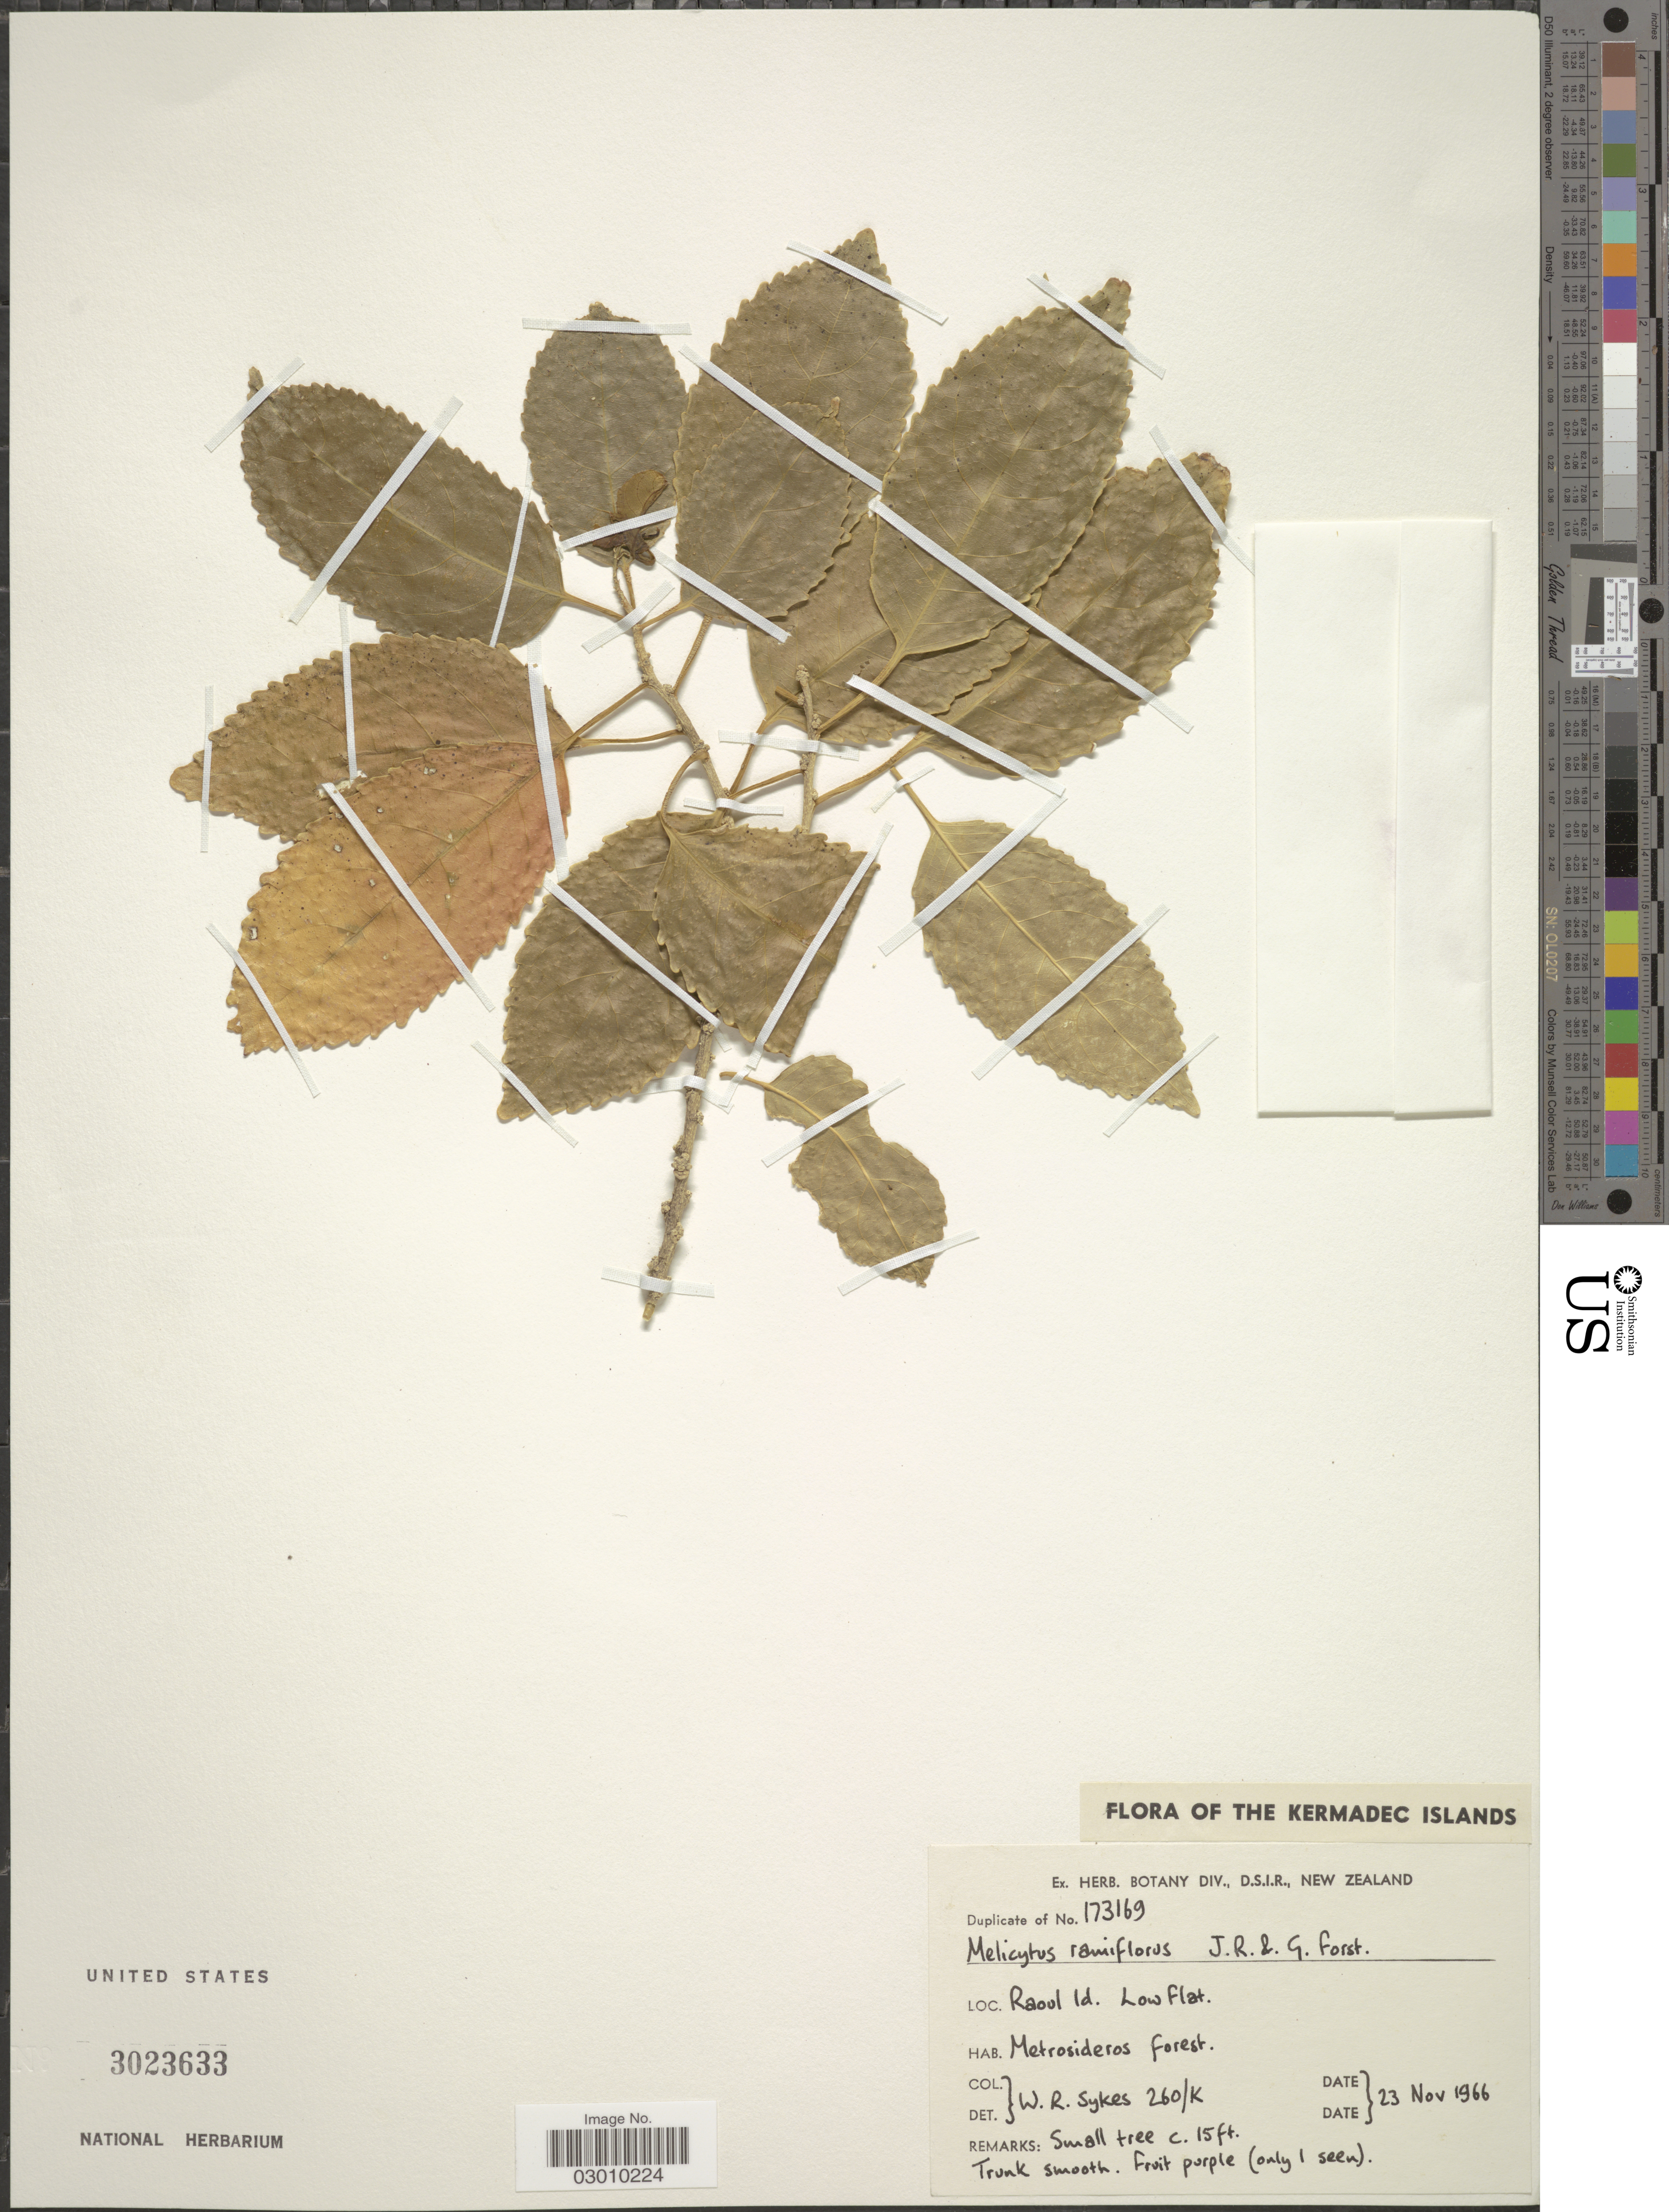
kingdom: Plantae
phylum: Tracheophyta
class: Magnoliopsida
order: Malpighiales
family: Violaceae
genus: Melicytus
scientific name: Melicytus ramiflorus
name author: J.R. Forst. & G. Forst.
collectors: W. R. Sykes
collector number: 260/k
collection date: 1966-11-23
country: New Zealand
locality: Raoul Id. Low flat.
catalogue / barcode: US 3023633